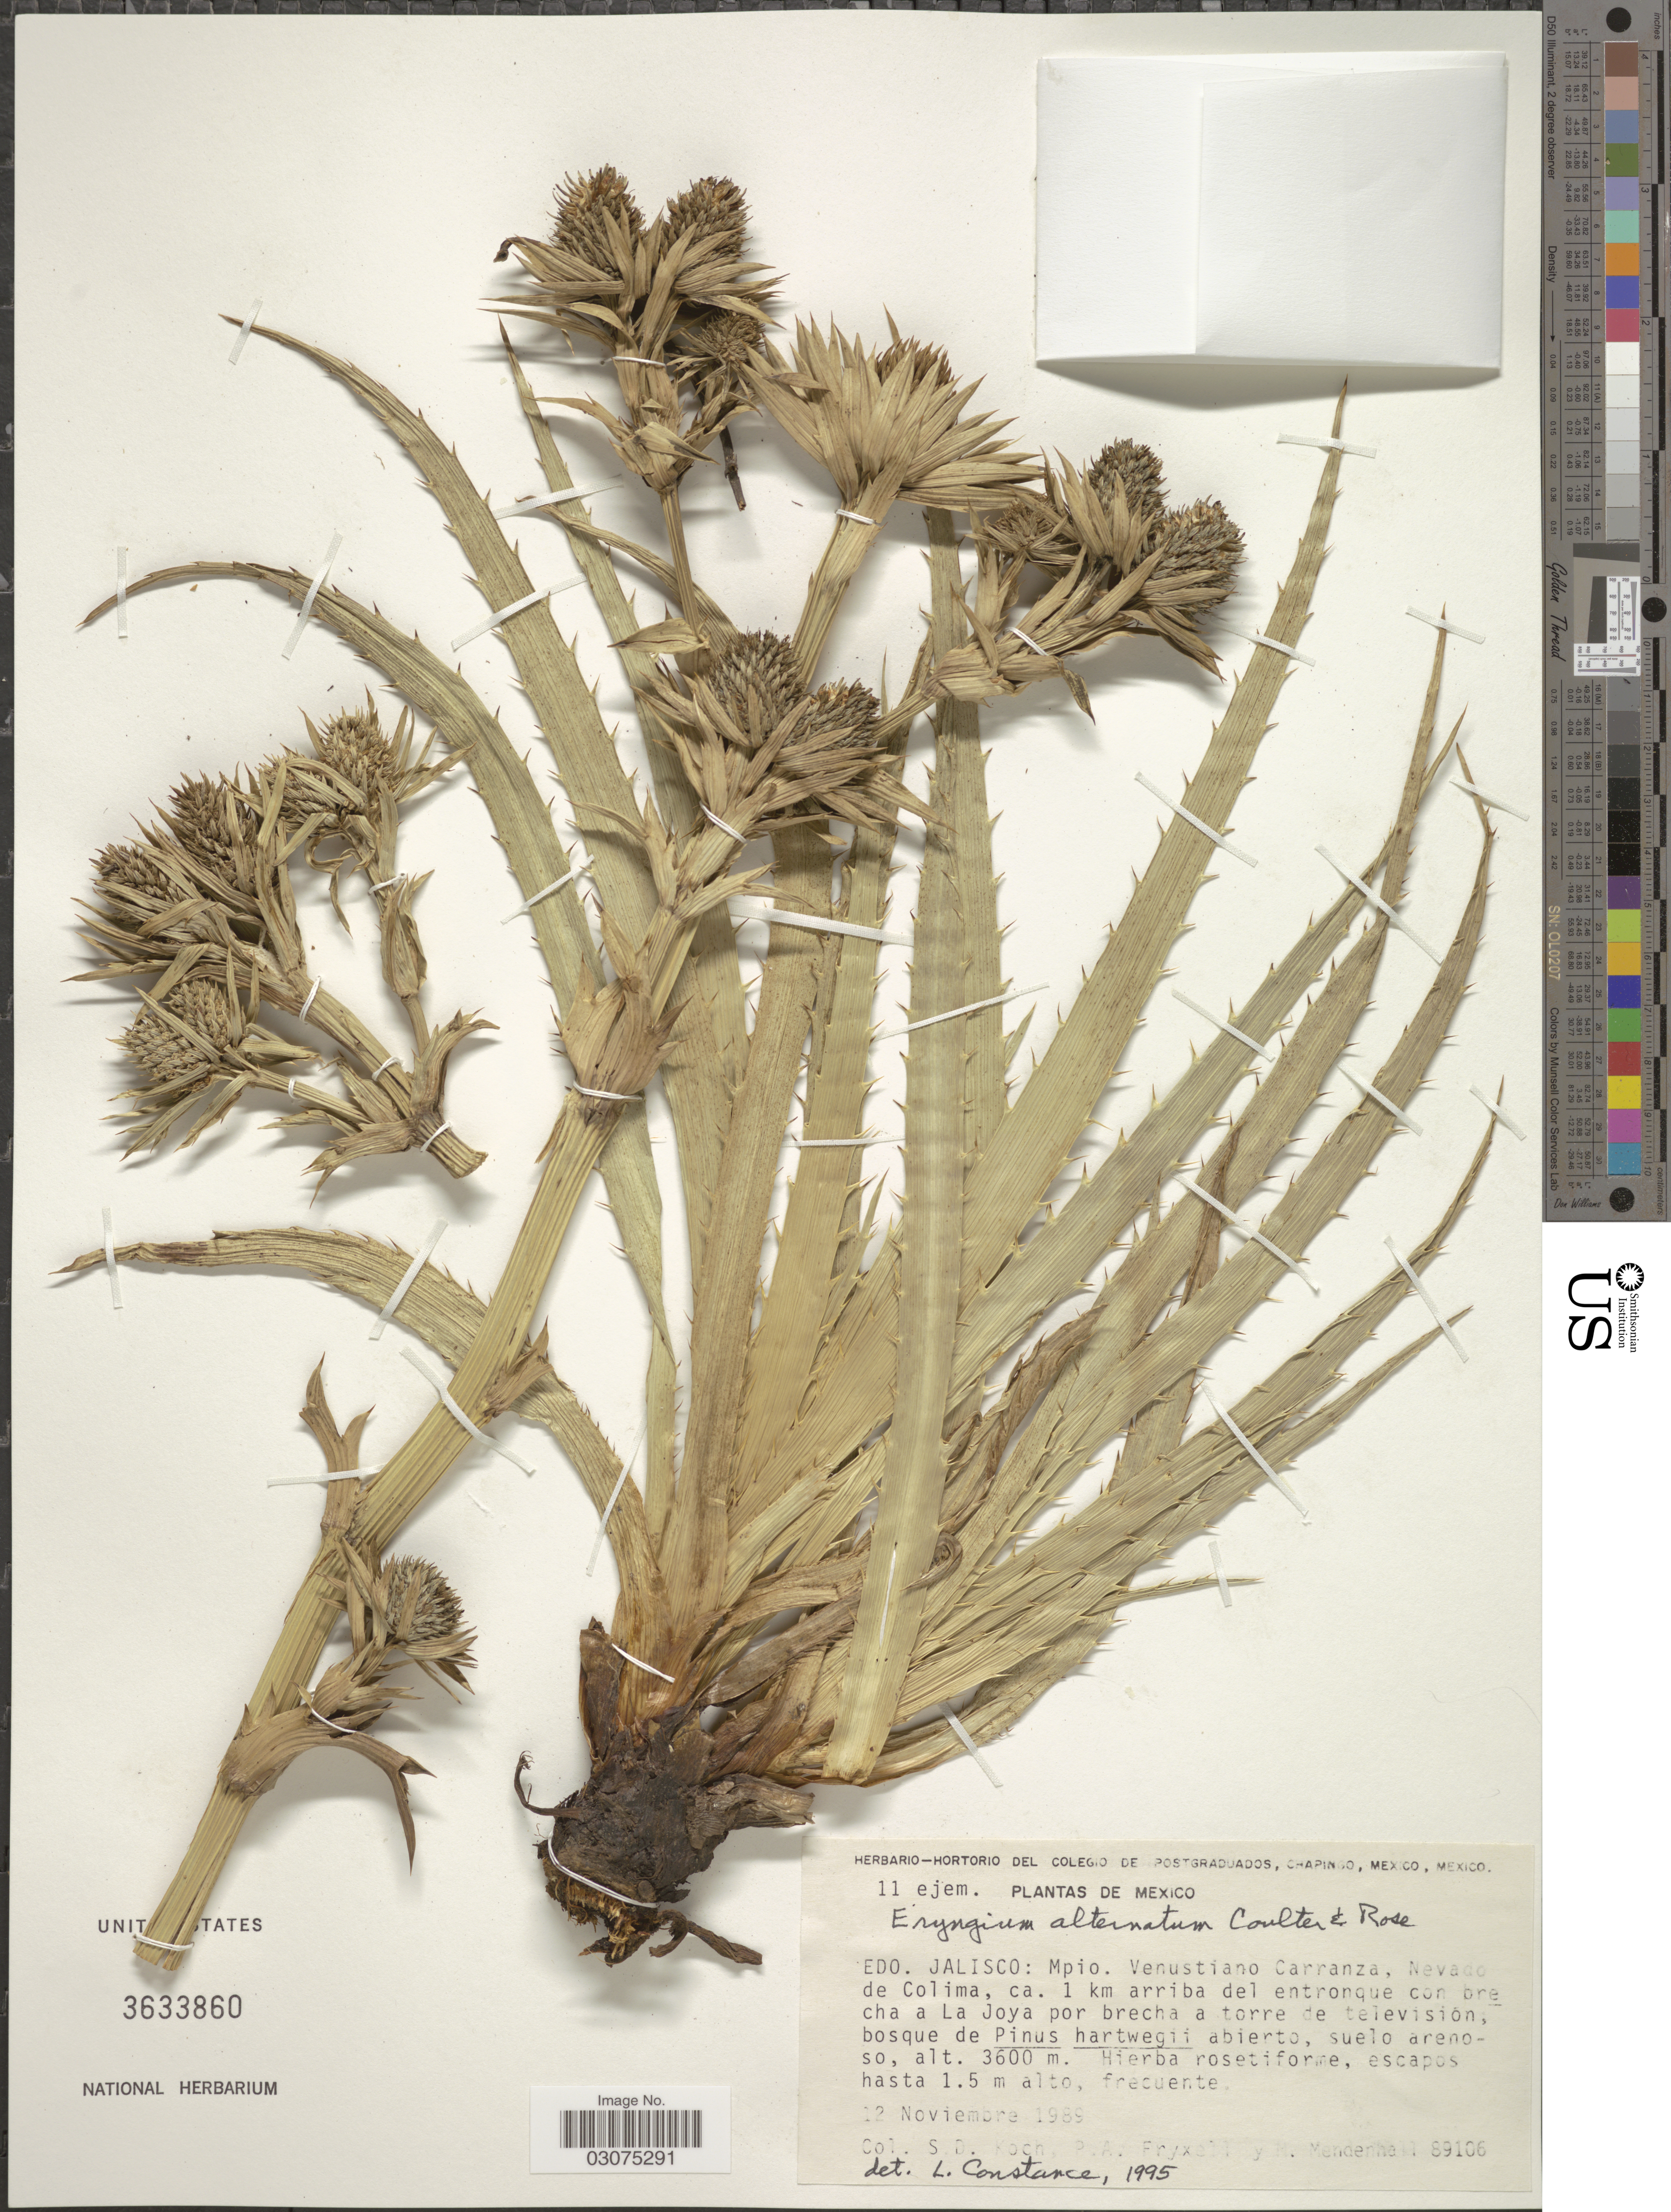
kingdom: Plantae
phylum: Tracheophyta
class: Magnoliopsida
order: Apiales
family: Apiaceae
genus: Eryngium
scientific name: Eryngium alternatum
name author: J.M. Coult. & Rose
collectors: S. Koch, P. A. Fryxell & M. Mendenhall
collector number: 89106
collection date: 1989-11-12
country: Mexico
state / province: Jalisco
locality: Mpio. Venustiano Carranza, Nevado de Colima, ca. 1 km arriba del entronque con brecha a La Joya por brecha a torre de televisión.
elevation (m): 3600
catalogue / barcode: US 3633860